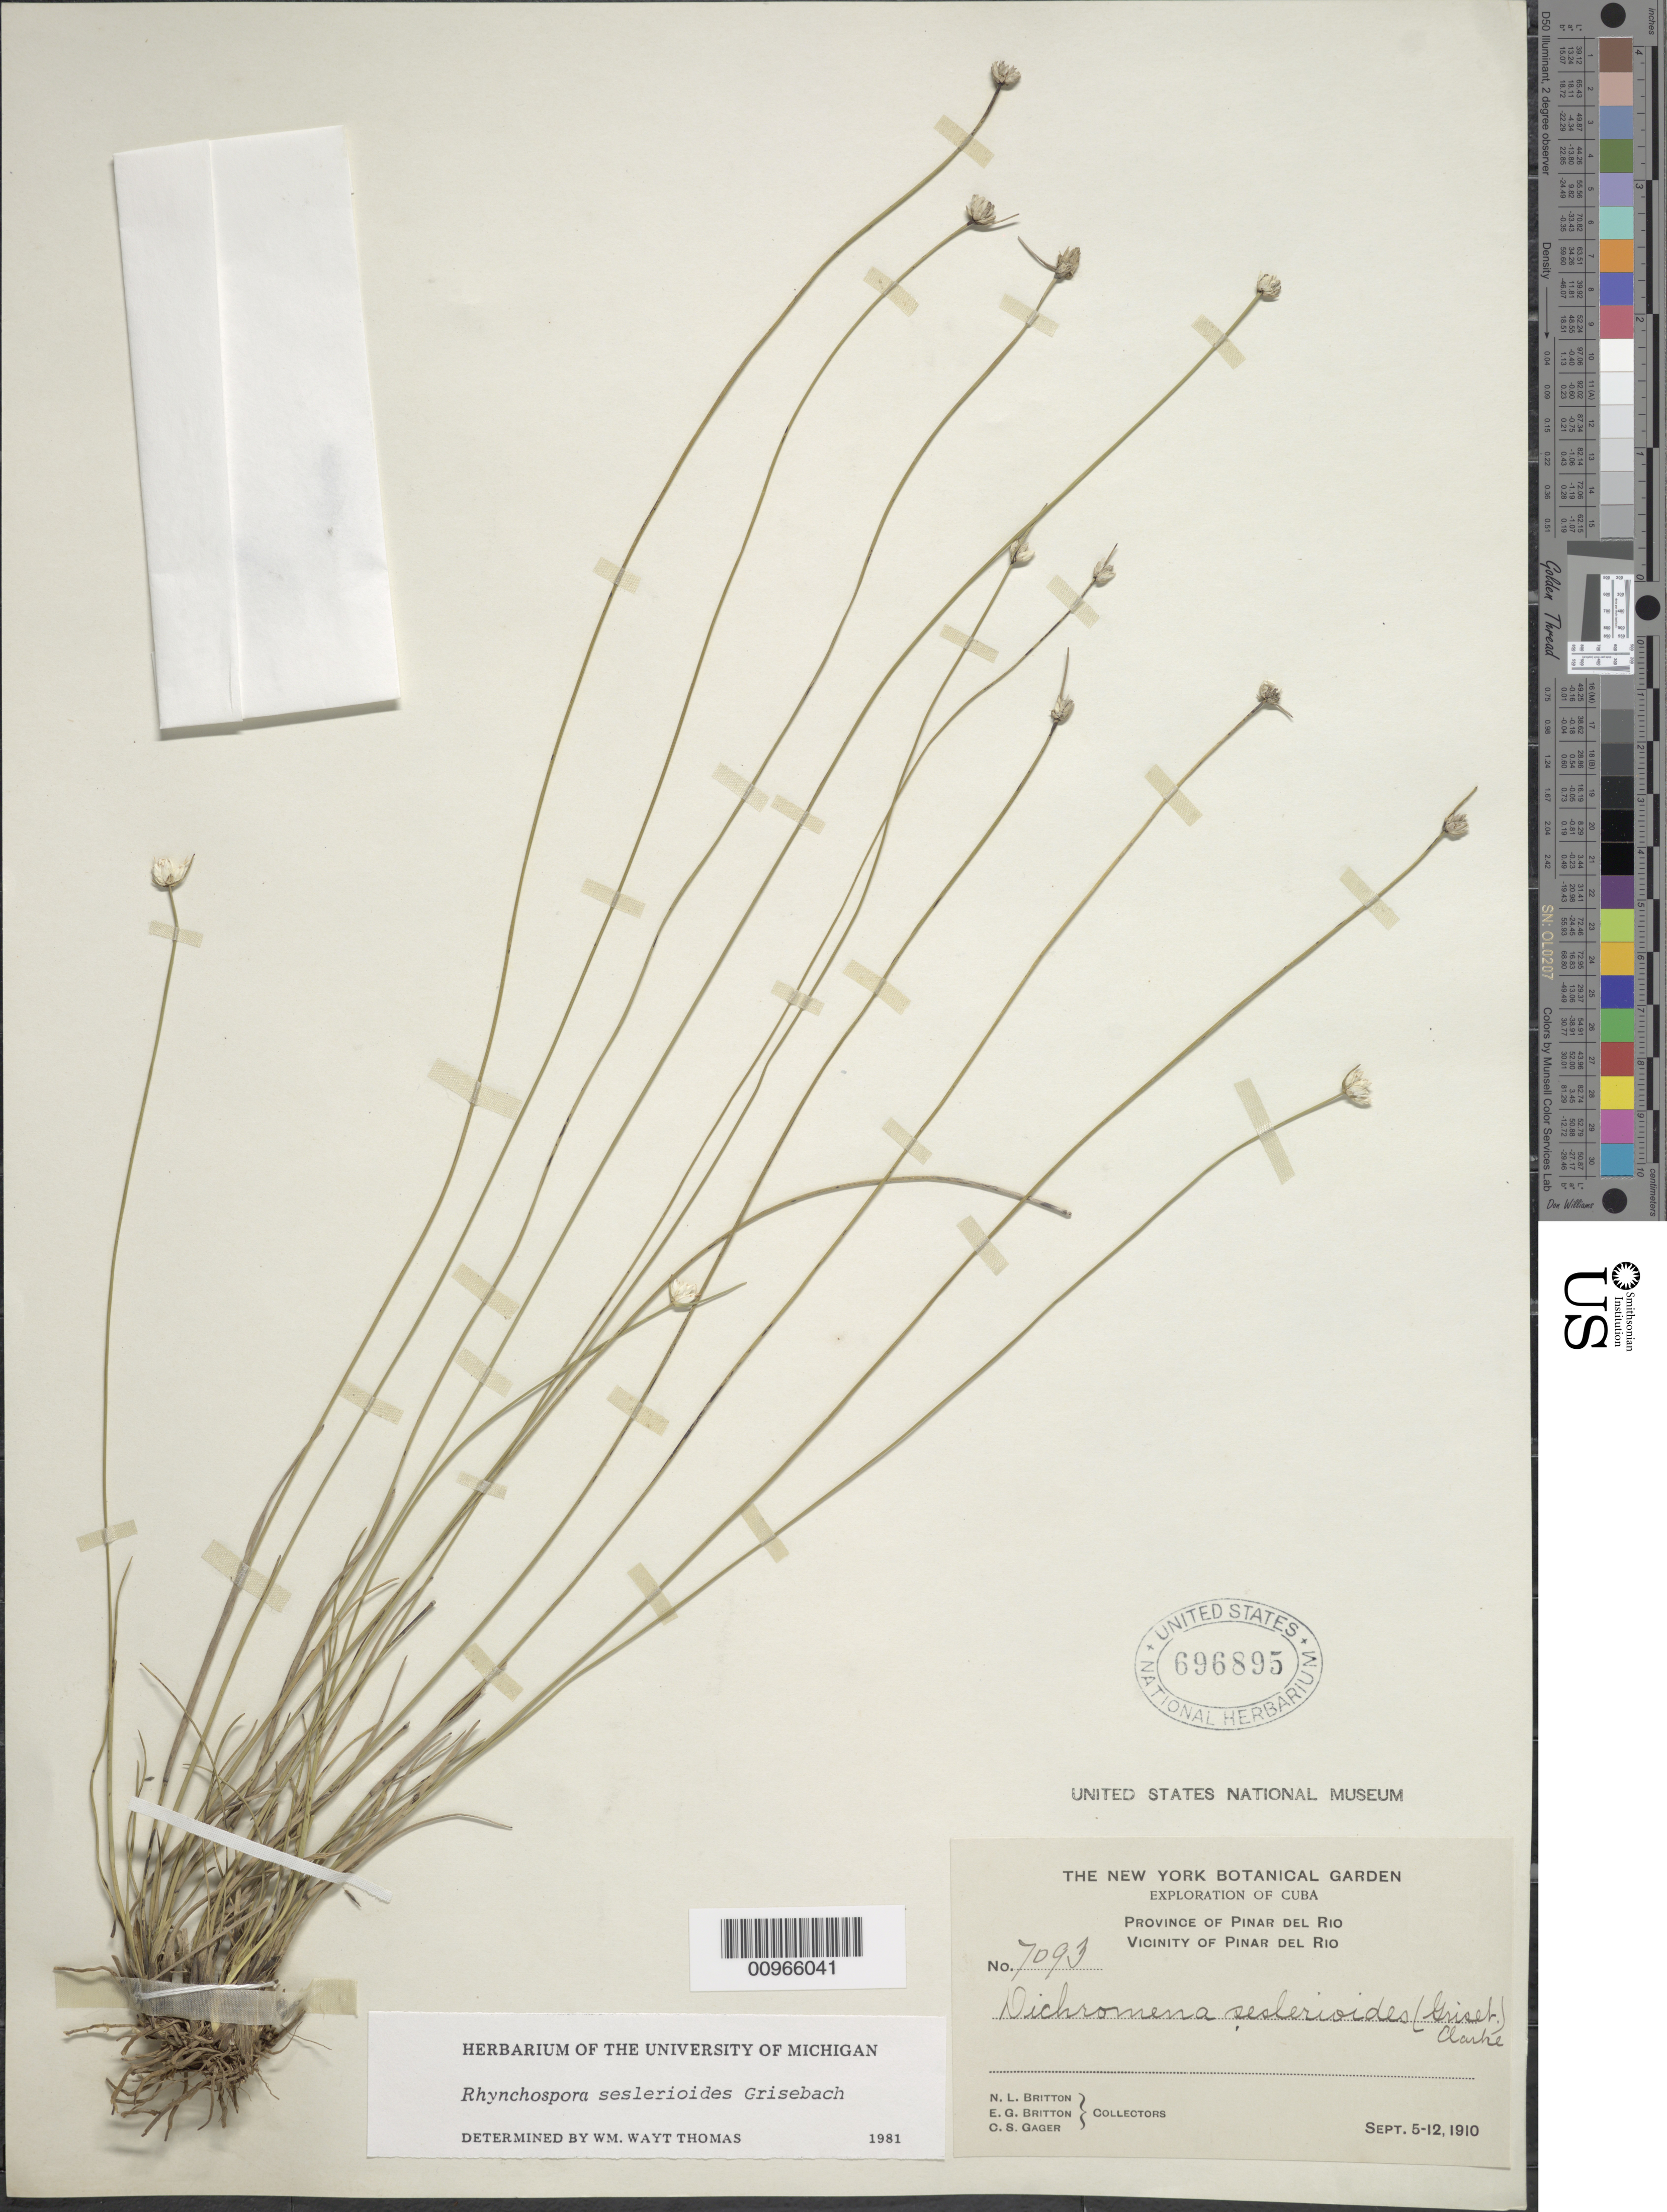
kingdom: Plantae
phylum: Tracheophyta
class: Liliopsida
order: Poales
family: Cyperaceae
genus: Rhynchospora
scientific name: Rhynchospora seslerioides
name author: Griseb.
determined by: Thomas, W. W.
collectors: N. Britton, E. G. Britton & C. Gager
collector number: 7093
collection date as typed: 05 Sep 1910 to 12 Sep 1910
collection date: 1910-09-05/1910-09-12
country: Cuba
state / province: Pinar del Rio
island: Cuba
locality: Vicinity of Pinar del Rio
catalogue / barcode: US 696895